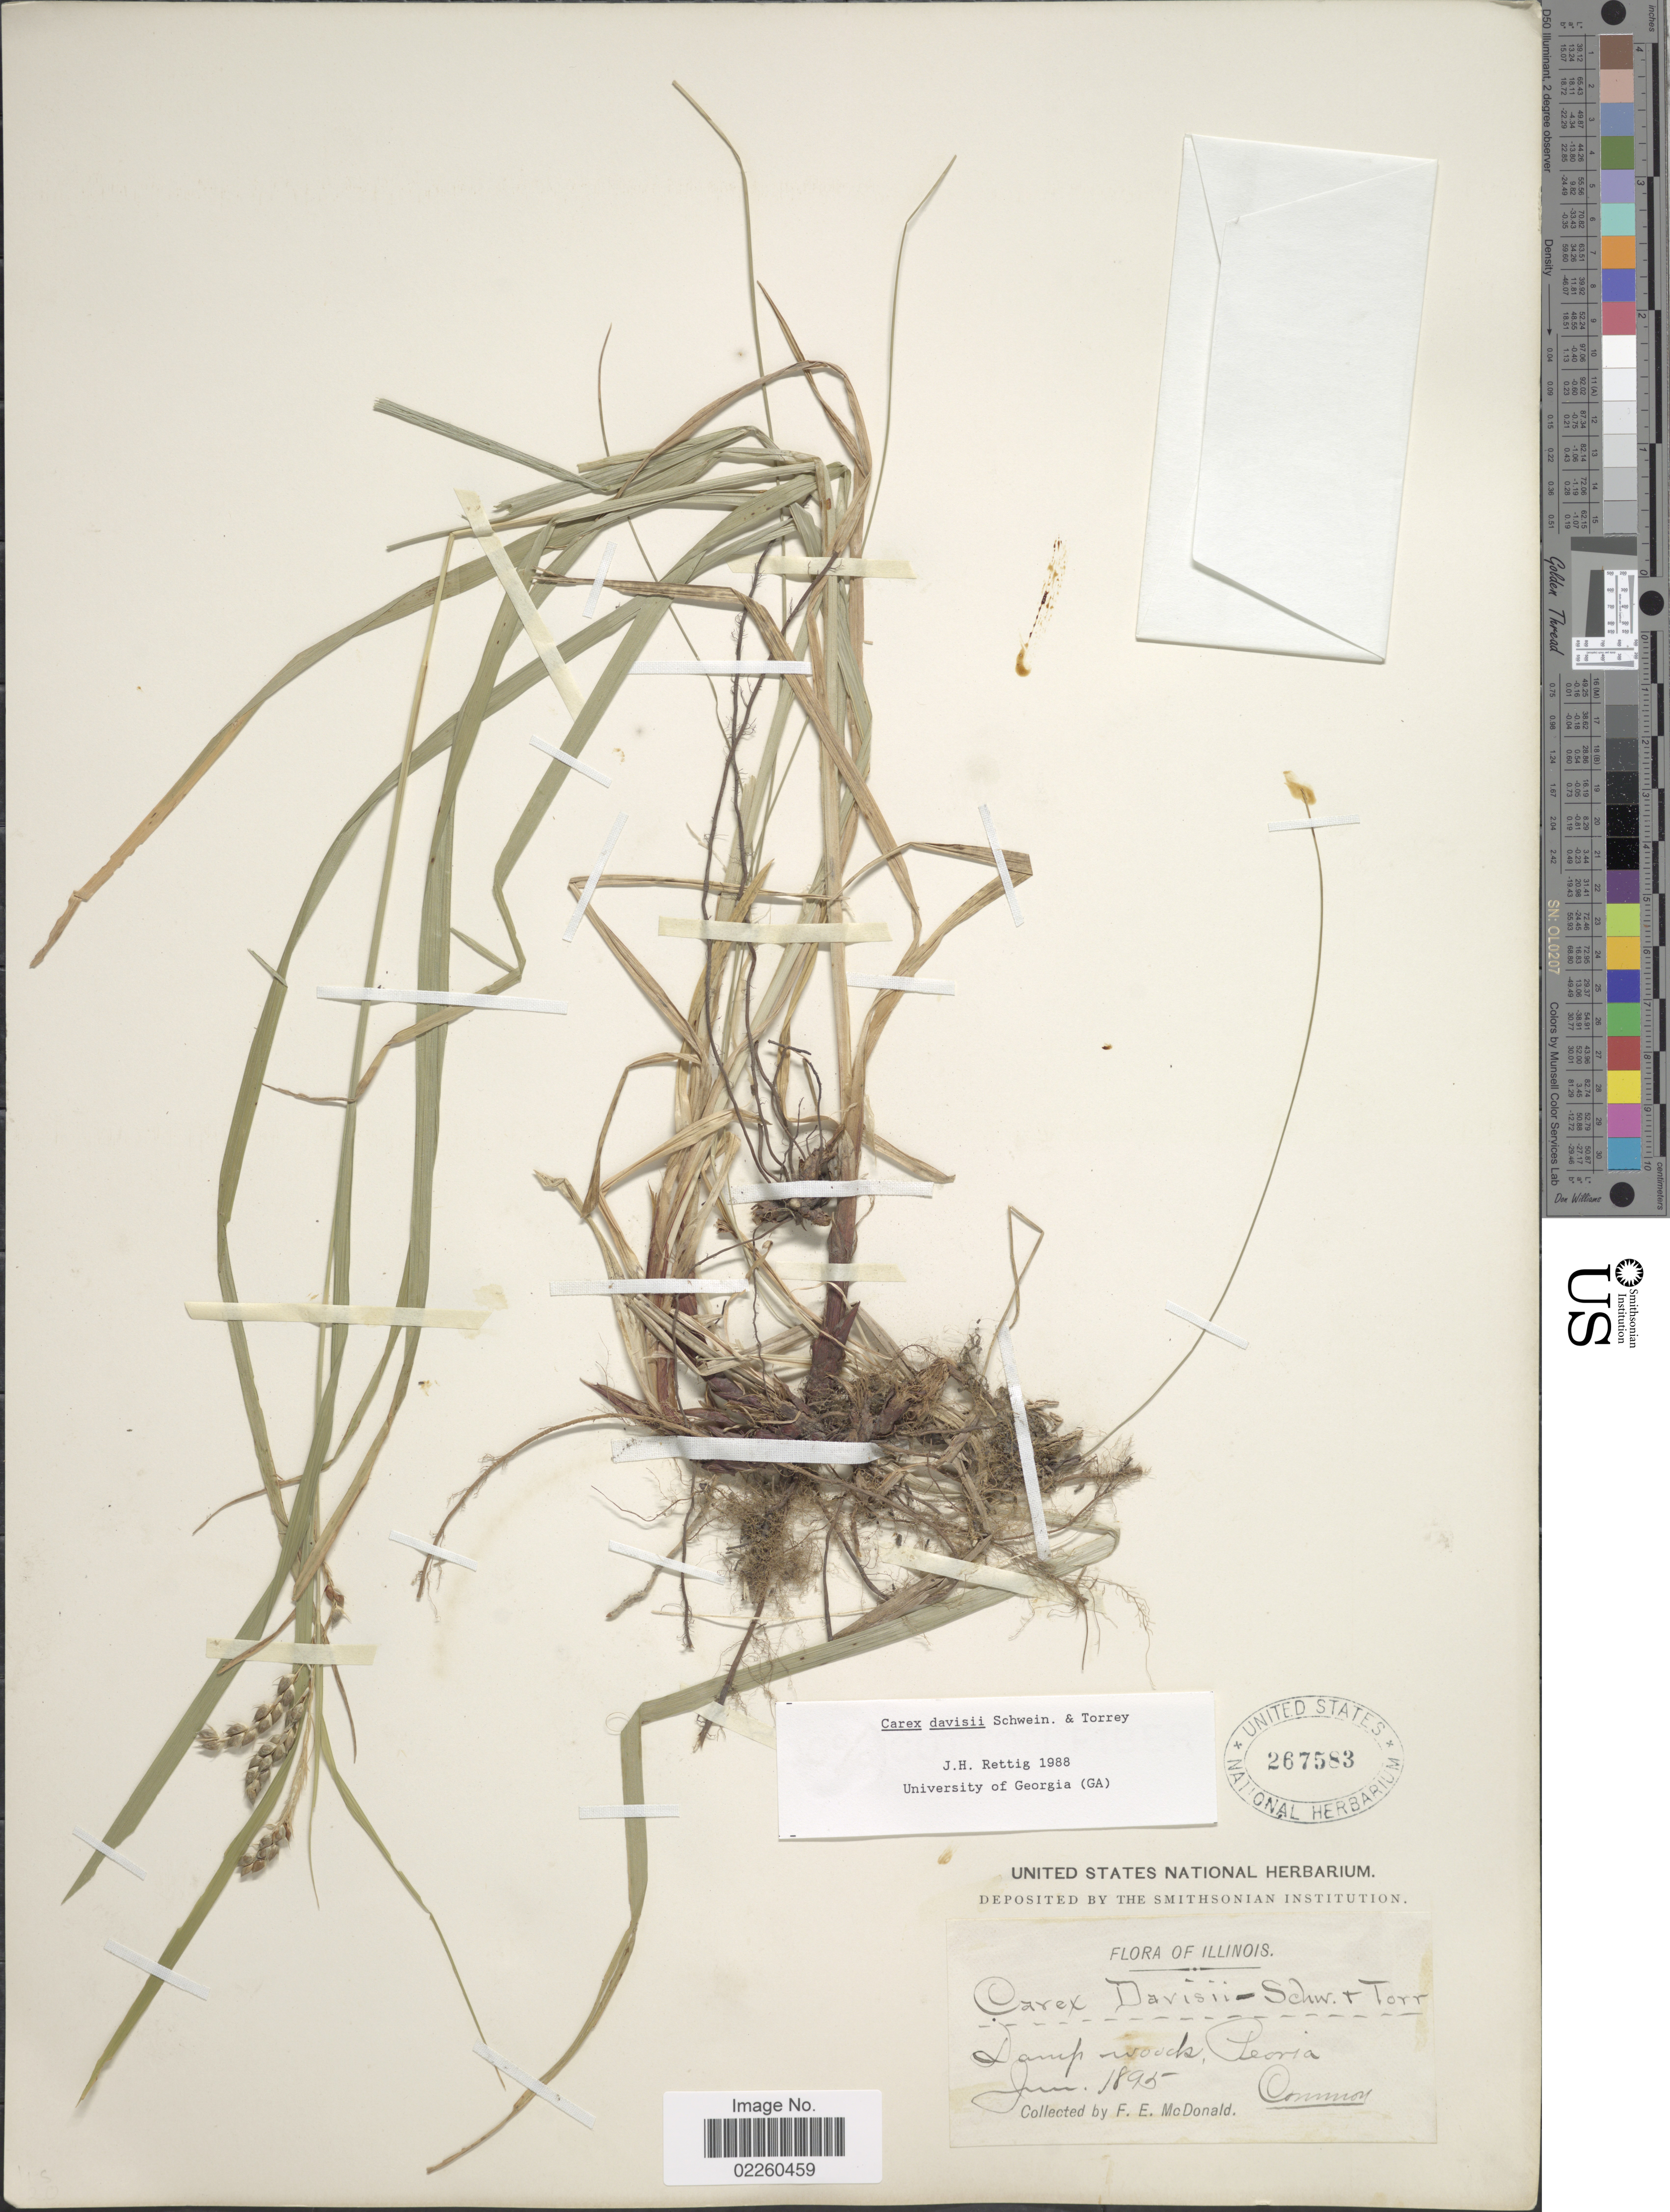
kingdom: Plantae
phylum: Tracheophyta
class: Liliopsida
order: Poales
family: Cyperaceae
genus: Carex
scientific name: Carex davisii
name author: Schwein. & Torr.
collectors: F. E. McDonald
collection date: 1895-06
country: United States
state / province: Illinois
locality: Damp woods. Peoria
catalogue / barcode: US 267583